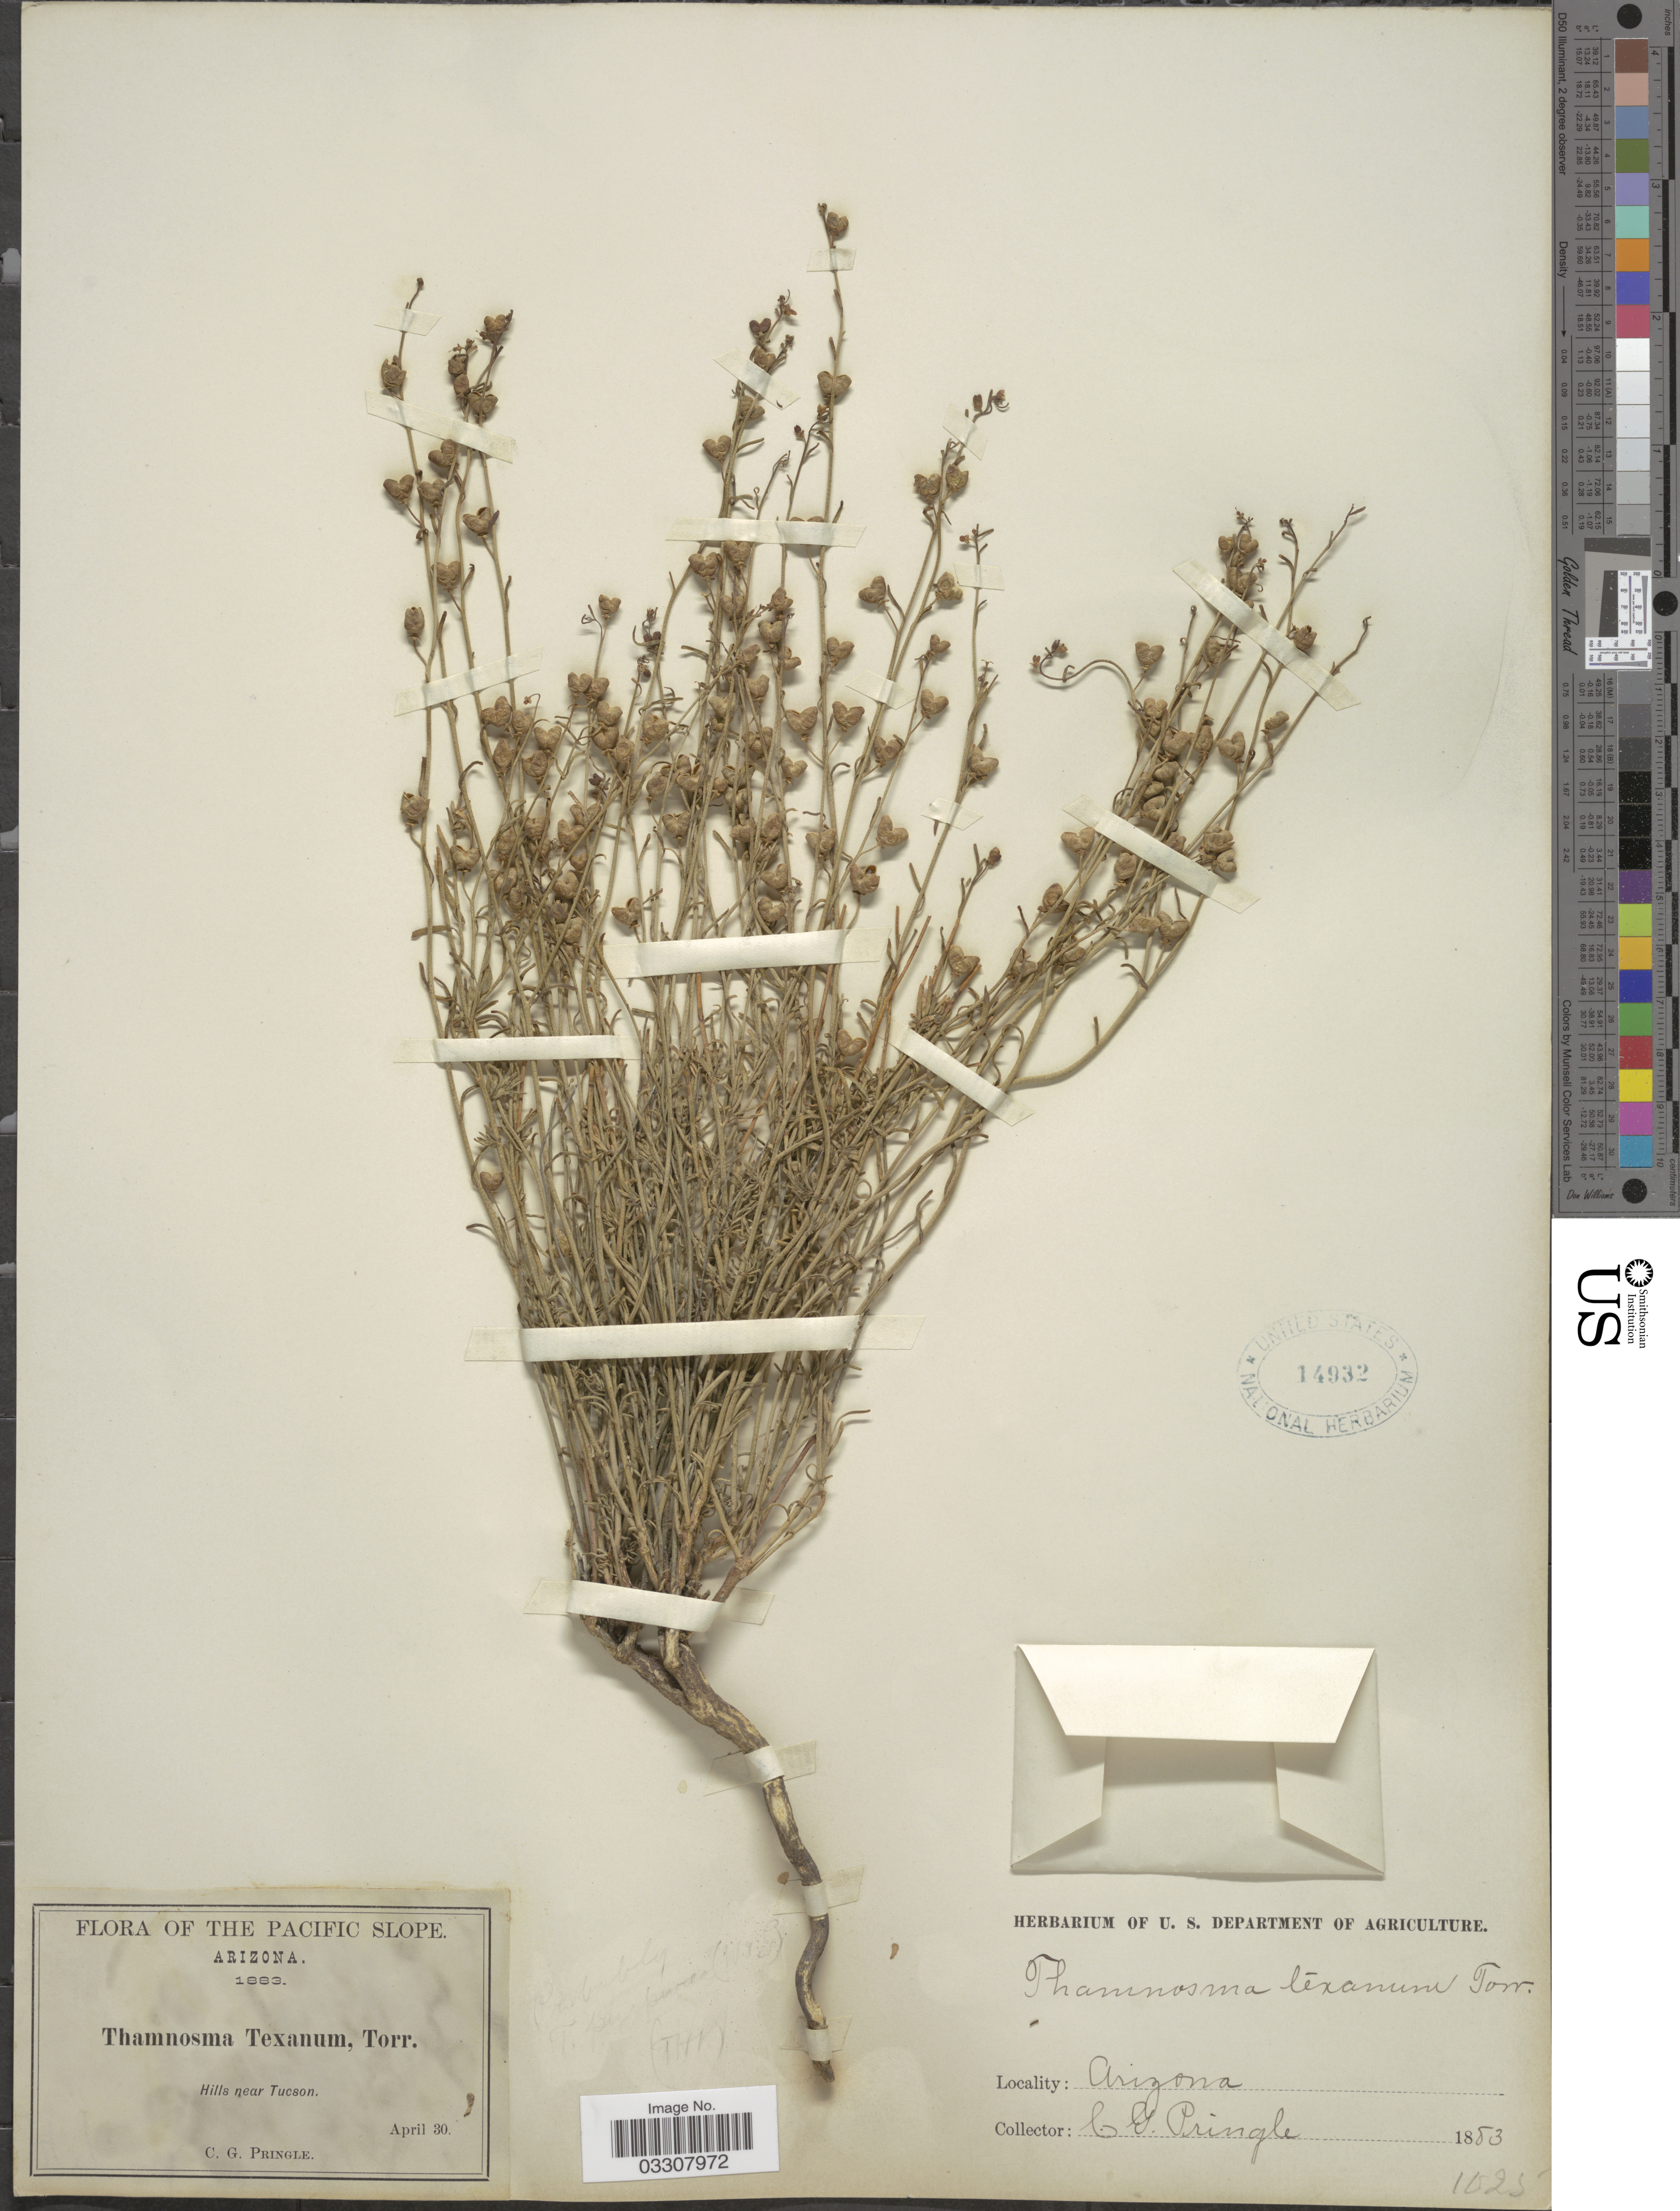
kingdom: Plantae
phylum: Tracheophyta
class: Magnoliopsida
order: Sapindales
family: Rutaceae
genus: Thamnosma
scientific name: Thamnosma texana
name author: (A. Gray) Torr.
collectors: C. G. Pringle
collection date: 1883-04-30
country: United States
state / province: Arizona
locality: The Pacific Slope. Hills near Tucson.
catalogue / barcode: US 14932